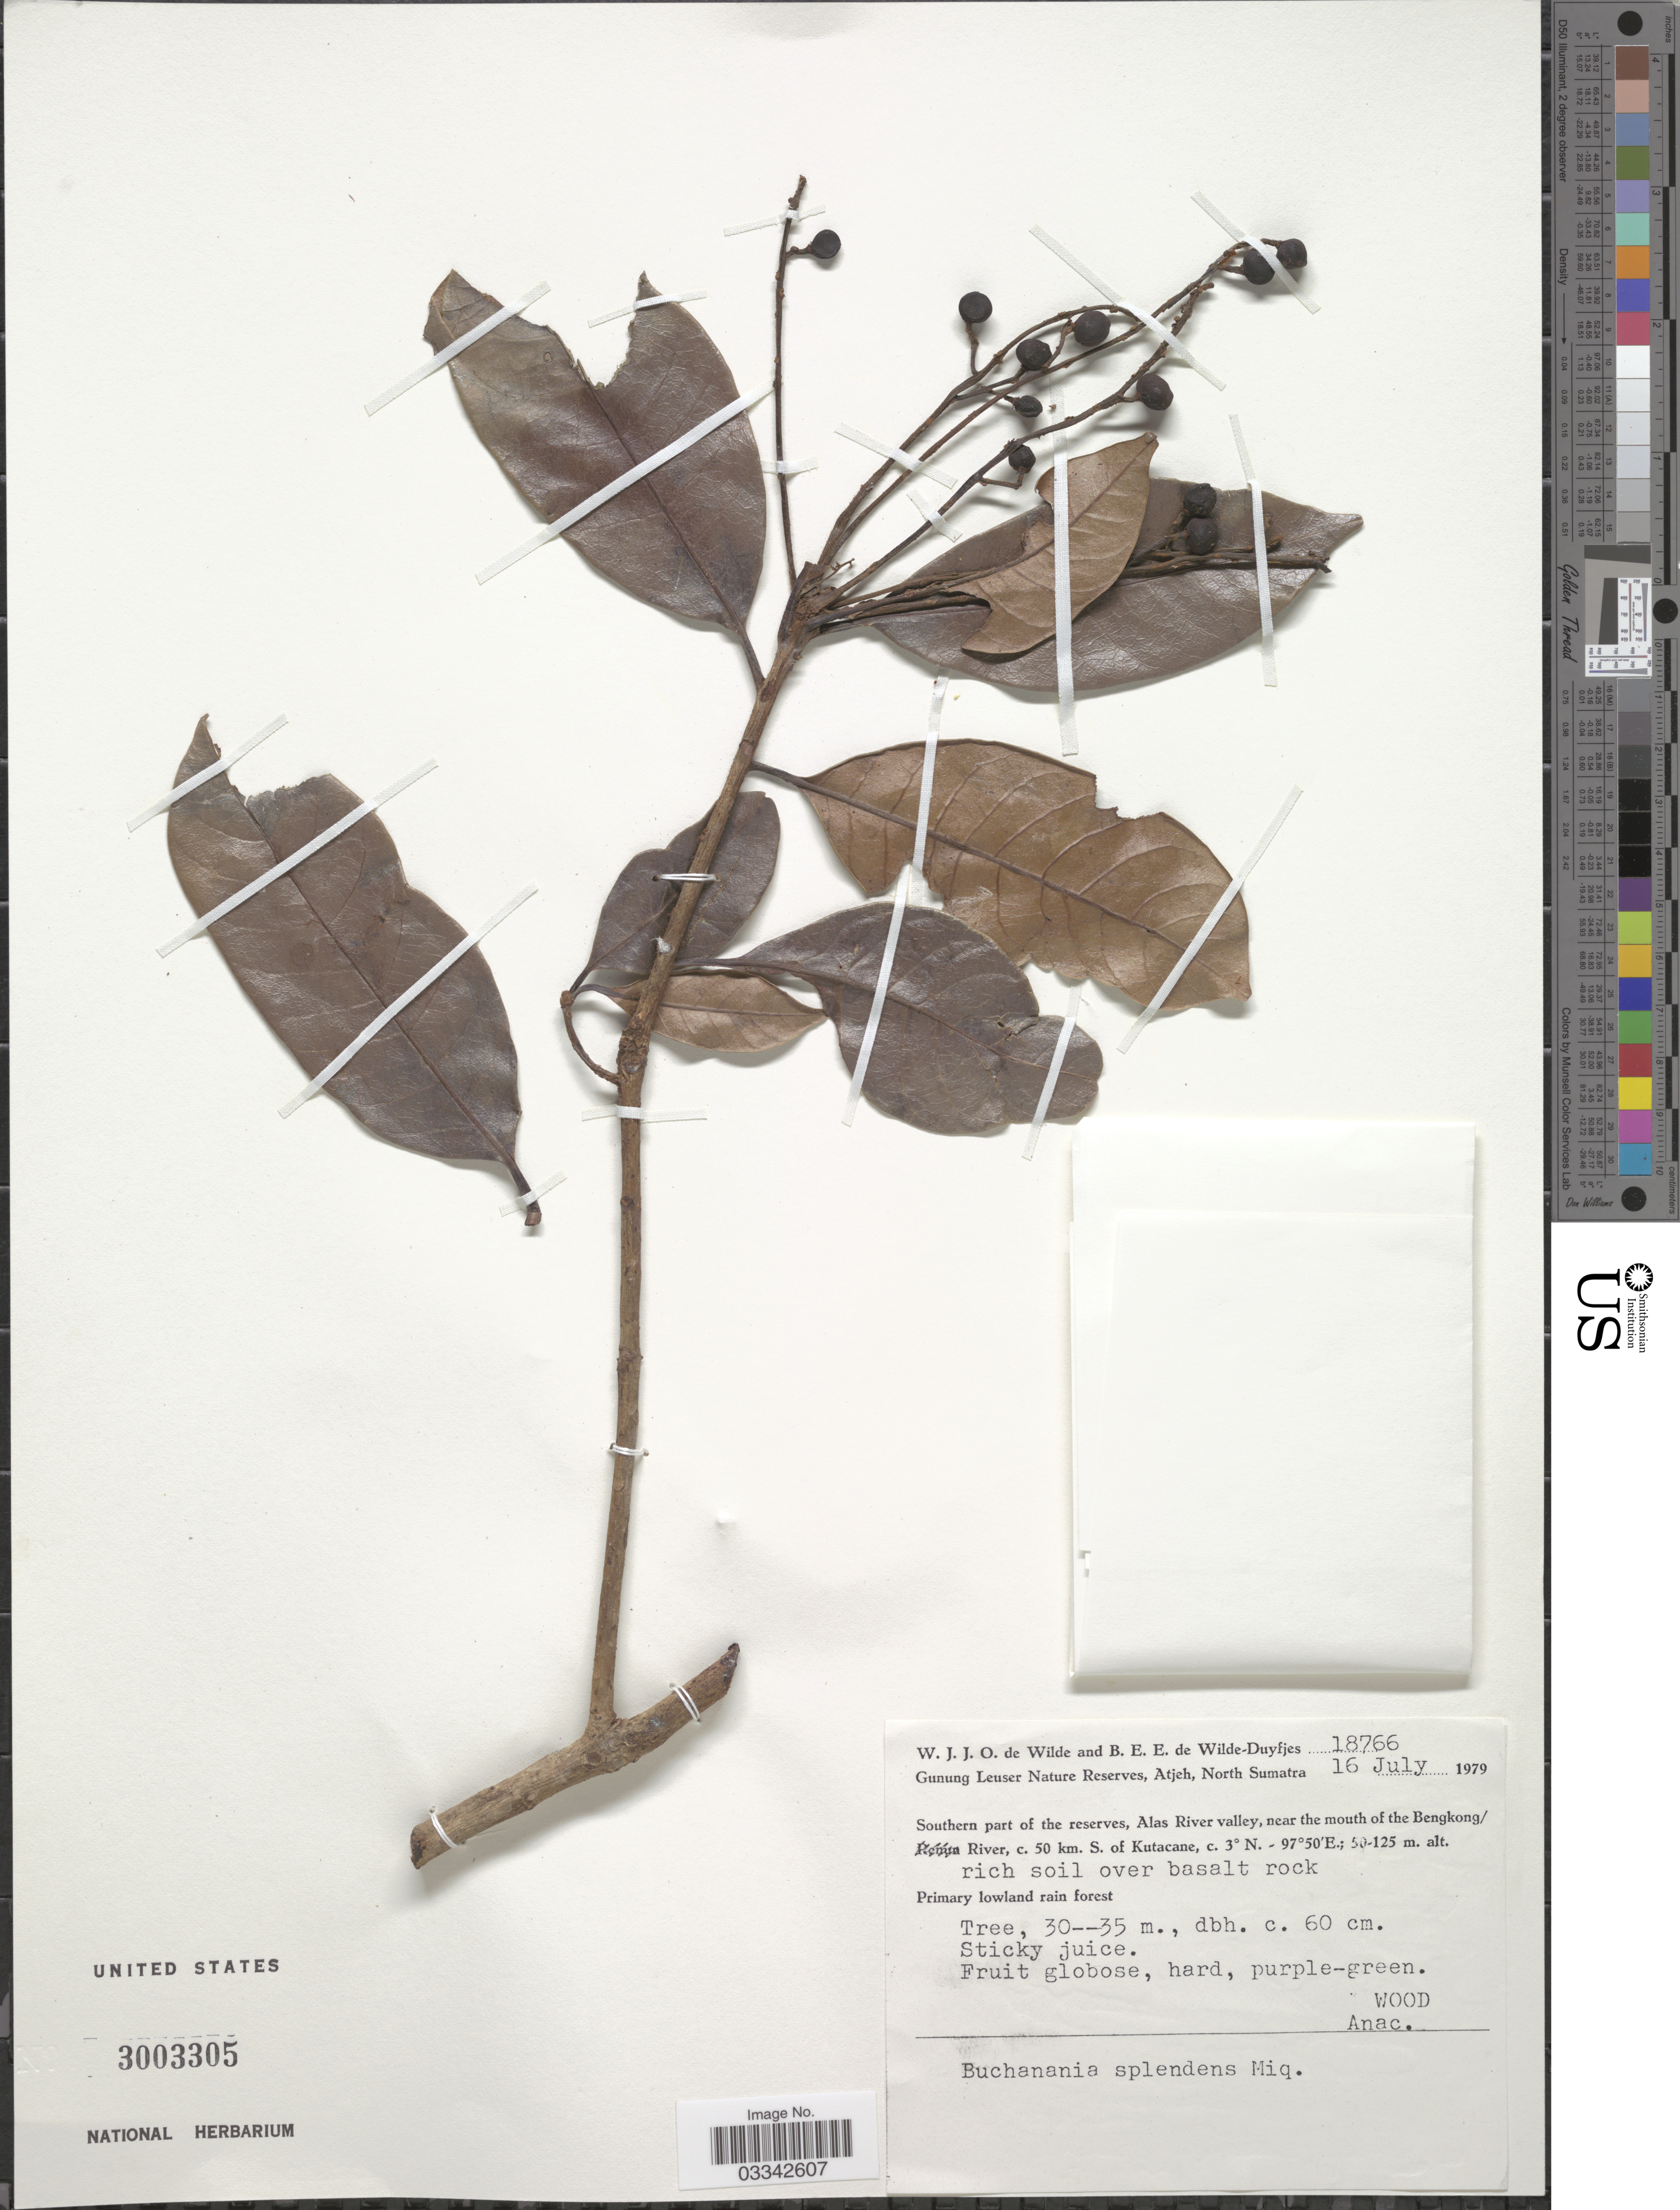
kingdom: Plantae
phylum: Tracheophyta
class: Magnoliopsida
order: Sapindales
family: Anacardiaceae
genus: Buchanania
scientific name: Buchanania splendens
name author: Miq.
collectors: W. J. de Wilde & B. E. de Wilde-Duyfjes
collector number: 18766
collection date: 1979-07-16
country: Indonesia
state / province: Sumatra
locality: Gunung Leuser Nature Reserves, Atjeh, North Sumatra. Southern part of the reserves, Alas River valley, near the mouth of the Bengkong/ River, c. 50 km. S. of Kutacane.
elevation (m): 50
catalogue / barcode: US 3003305